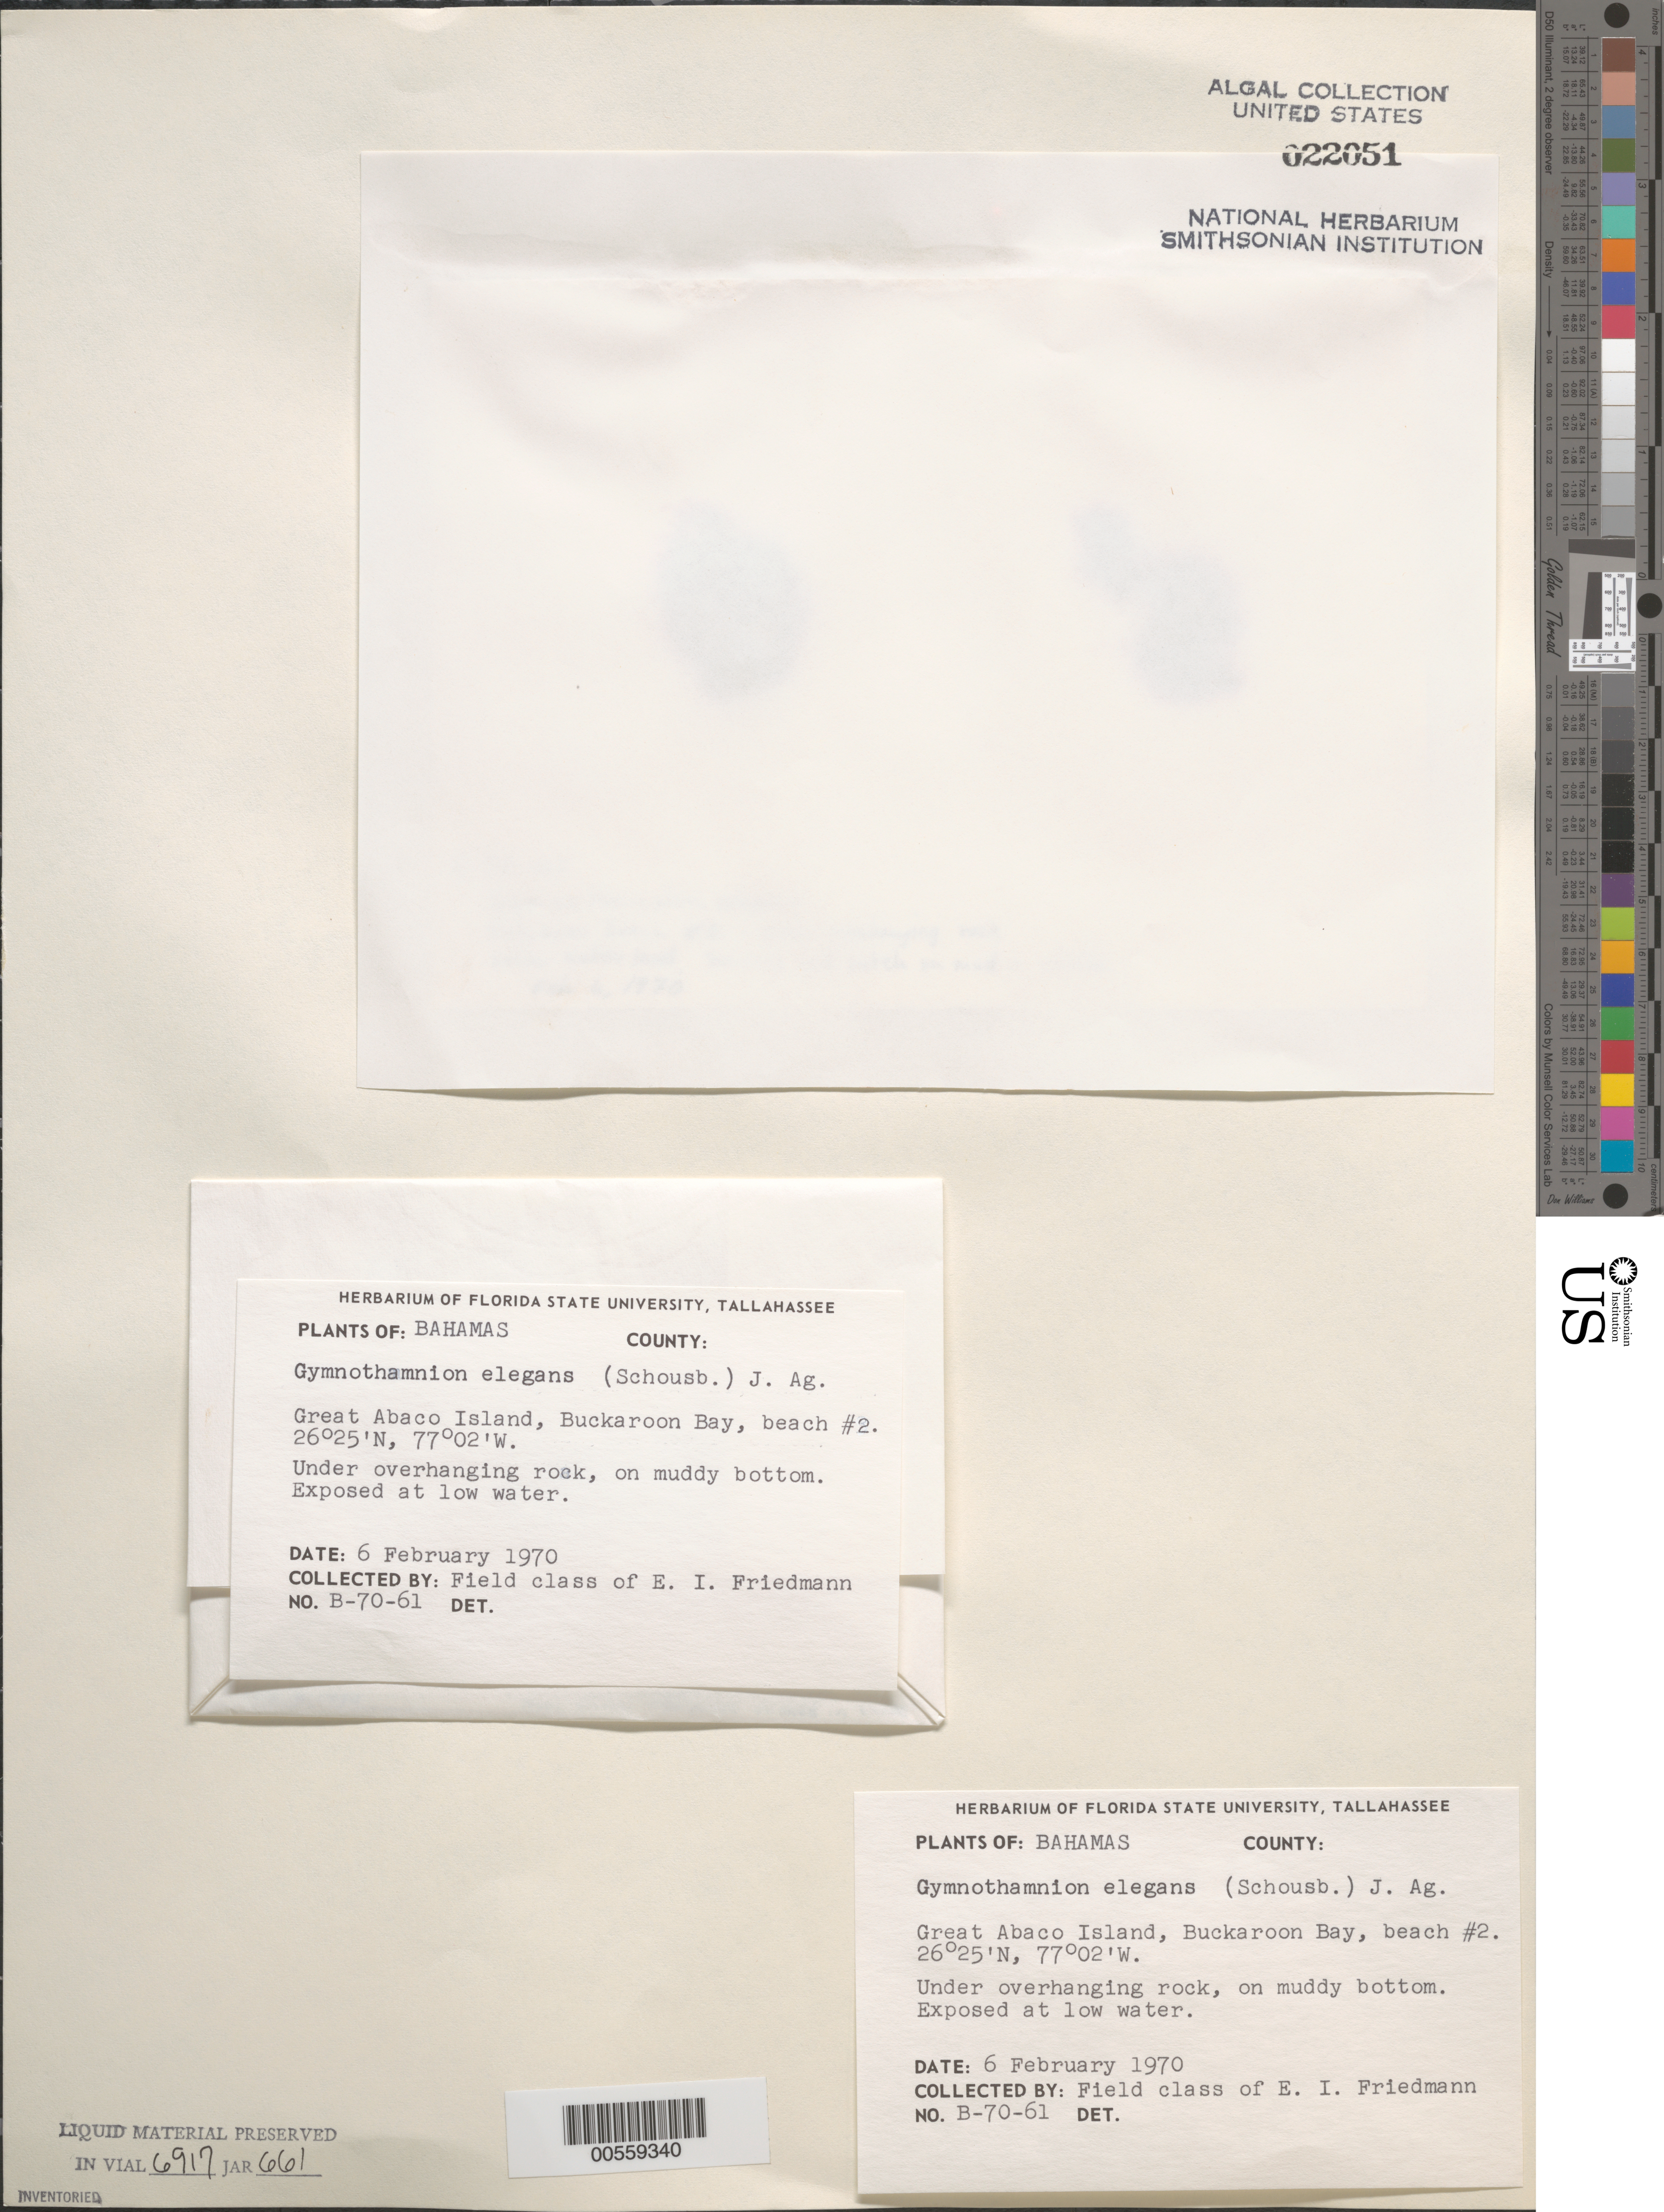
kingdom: Plantae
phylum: Rhodophyta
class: Florideophyceae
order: Ceramiales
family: Ceramiaceae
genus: Gymnothamnion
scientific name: Gymnothamnion elegans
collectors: E. Friedmann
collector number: B-70-61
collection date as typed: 06 Feb 1970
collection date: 1970-02-06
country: Bahamas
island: Great Abaco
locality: Buckaroon Bay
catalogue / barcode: US 22051